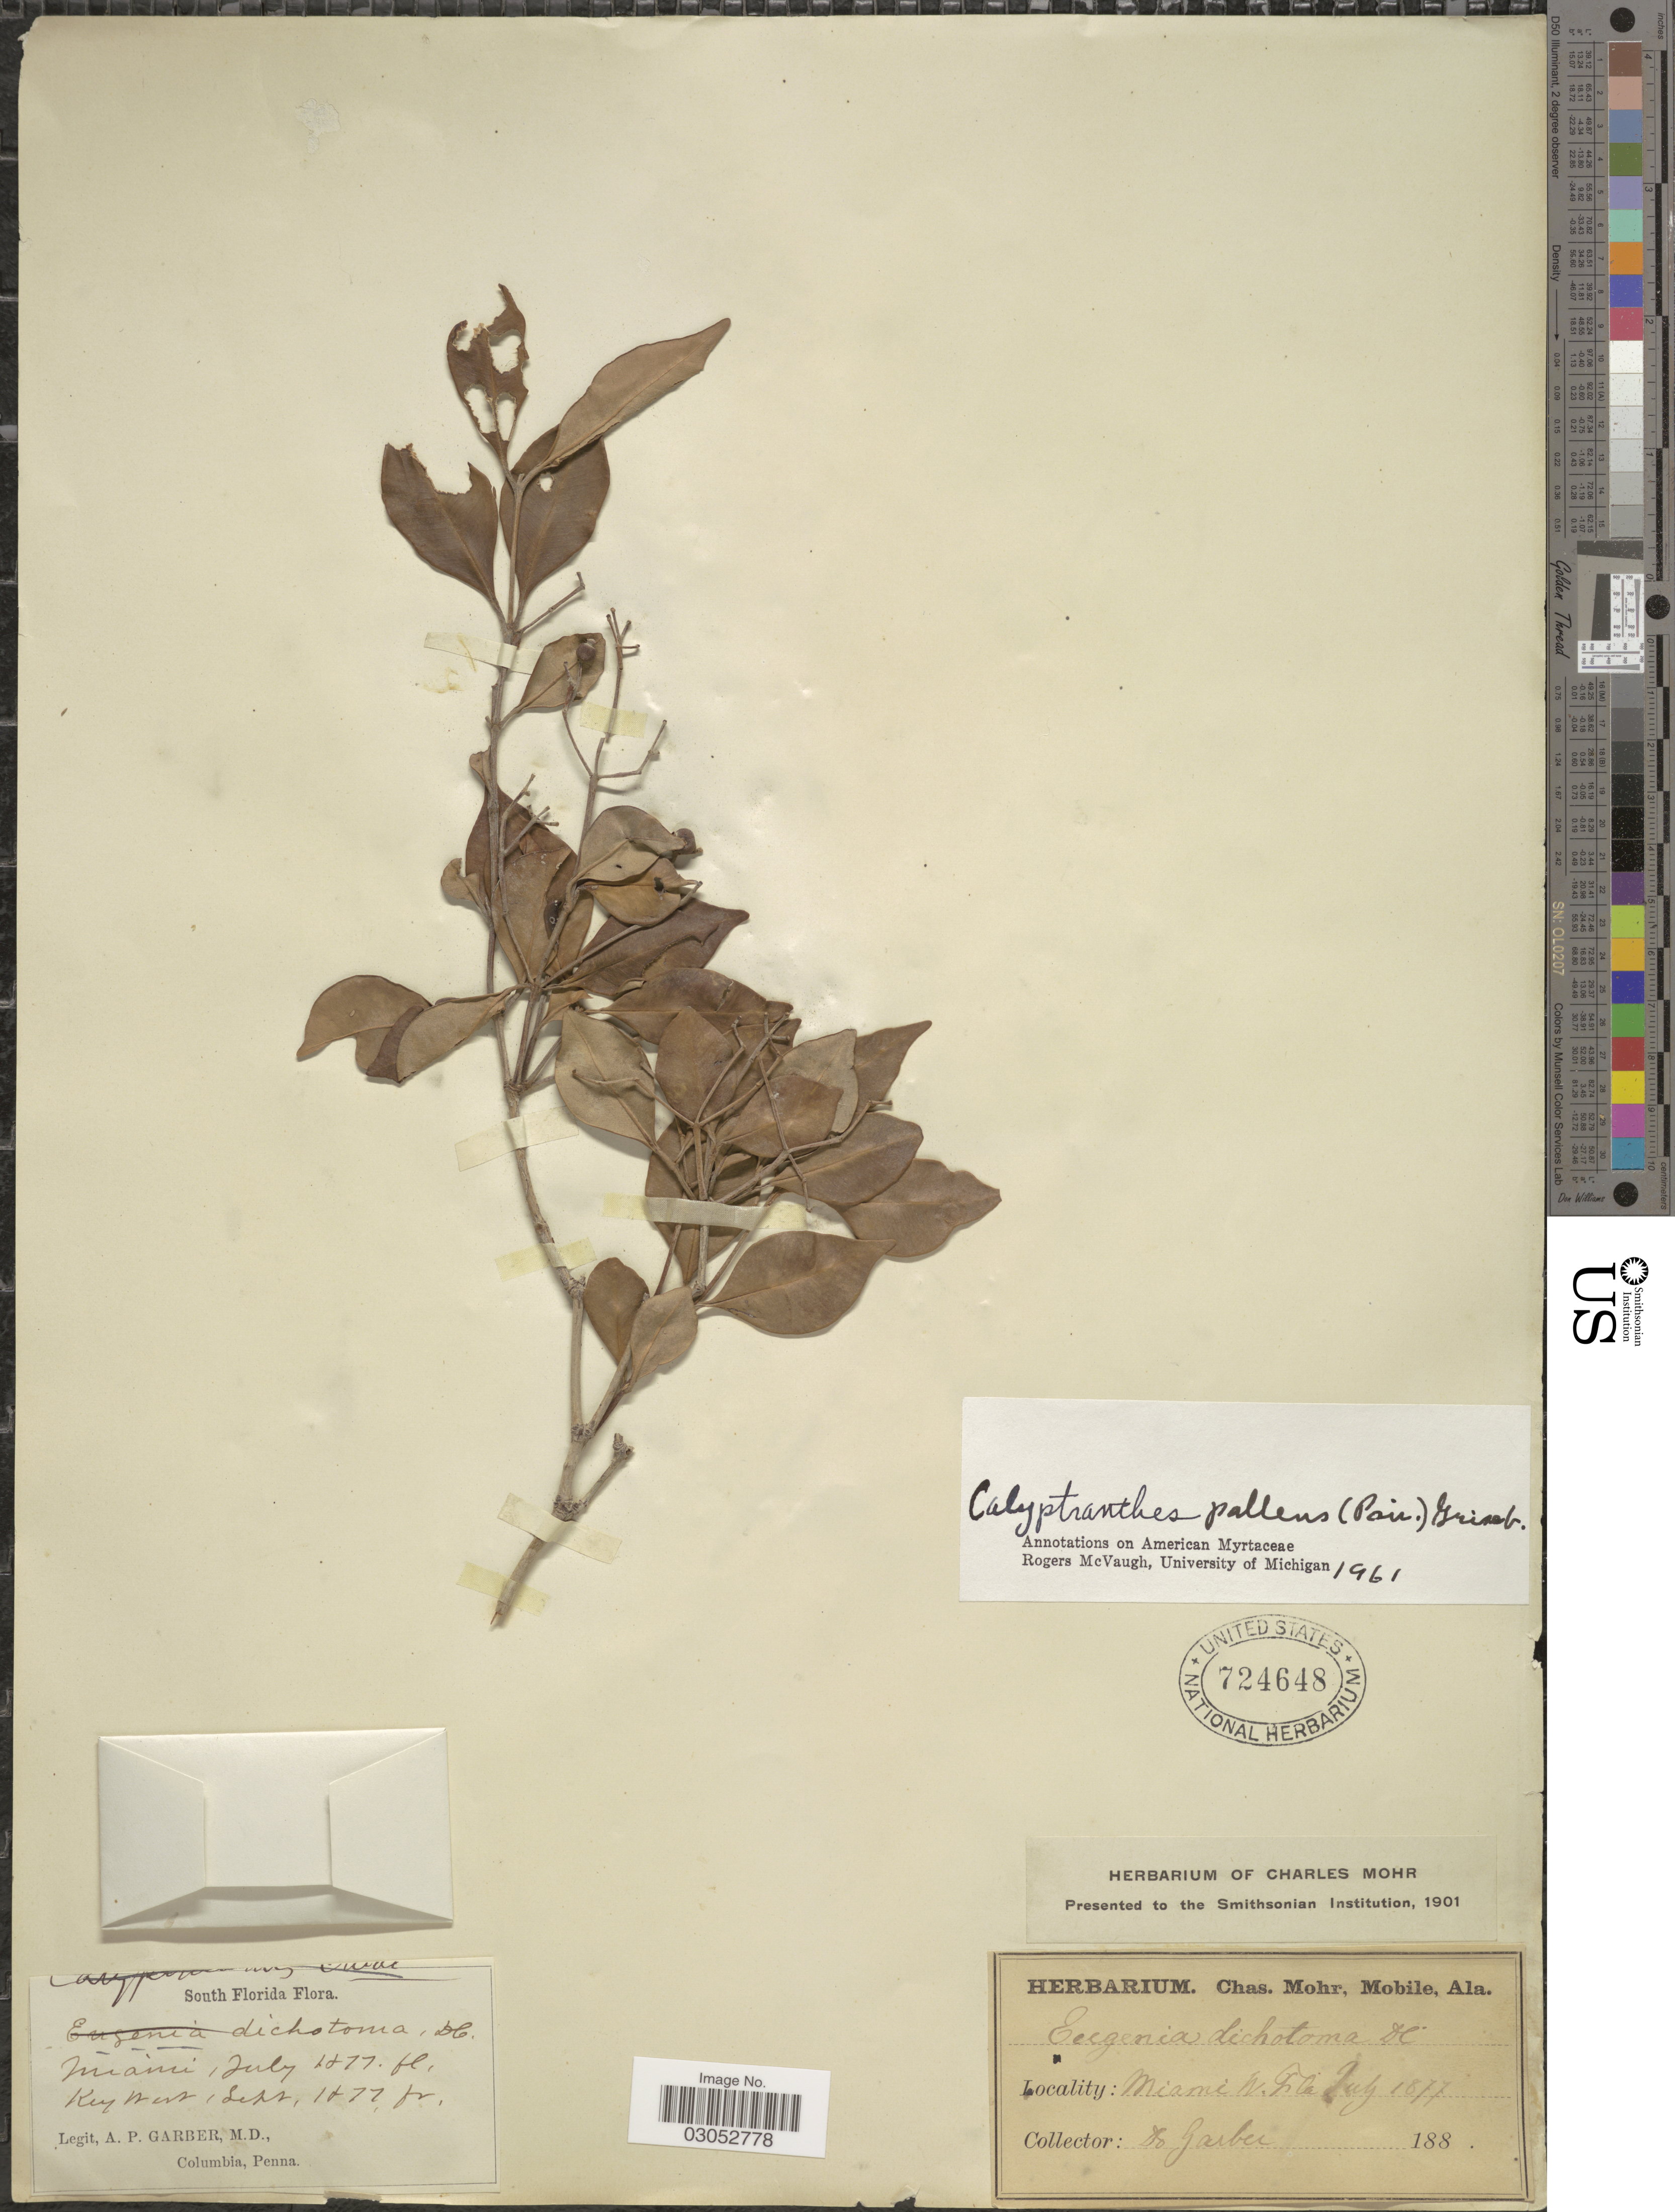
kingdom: Plantae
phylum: Tracheophyta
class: Magnoliopsida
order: Myrtales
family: Myrtaceae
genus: Myrcia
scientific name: Myrcia neopallens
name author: A.R. Lourenço & E. Lucas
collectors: A. P. Garber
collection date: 1877-07/1877-09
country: United States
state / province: Florida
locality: South Florida, Miami, Key West. W. Fla.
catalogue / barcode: US 724648